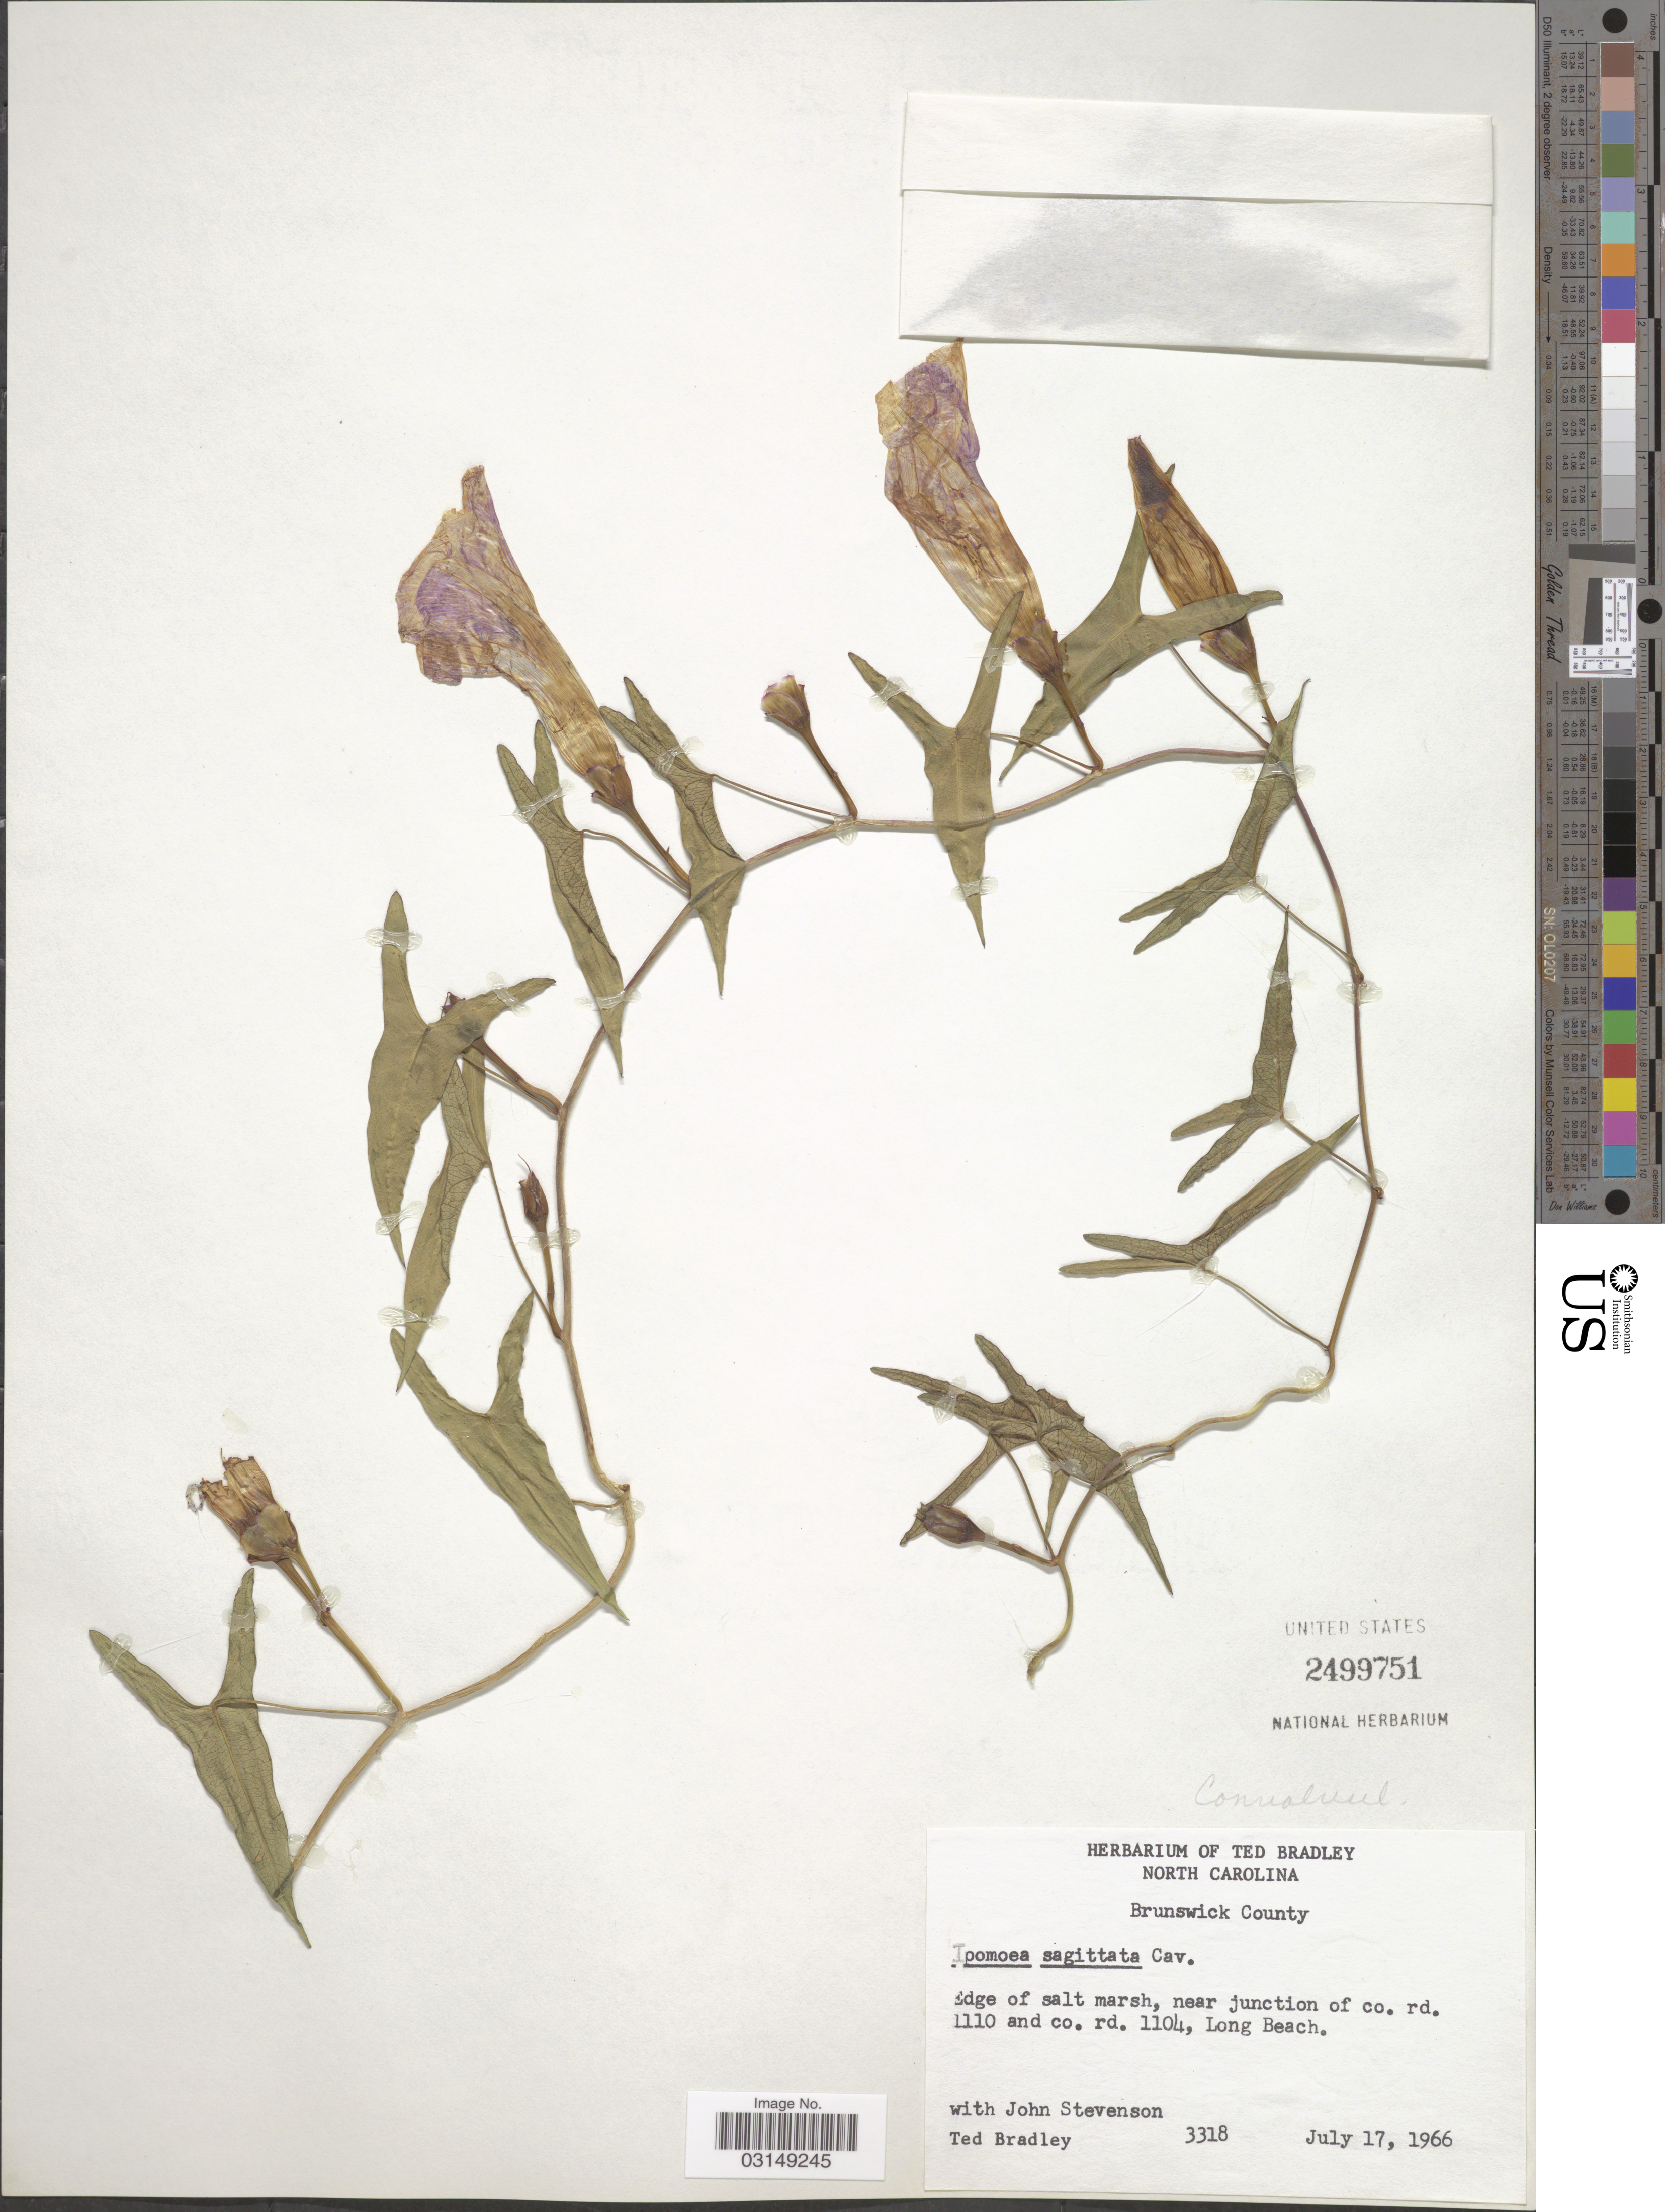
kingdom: Plantae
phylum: Tracheophyta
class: Magnoliopsida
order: Solanales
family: Convolvulaceae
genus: Ipomoea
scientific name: Ipomoea sagittata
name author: Poir.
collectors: T. Bradley & J. Stevenson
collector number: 3318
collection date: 1966-07-17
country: United States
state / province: North Carolina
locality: Brunswick County. Near junction of co. rd. 1110 and co. rd. 1104, Long Beach.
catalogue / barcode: US 2499751